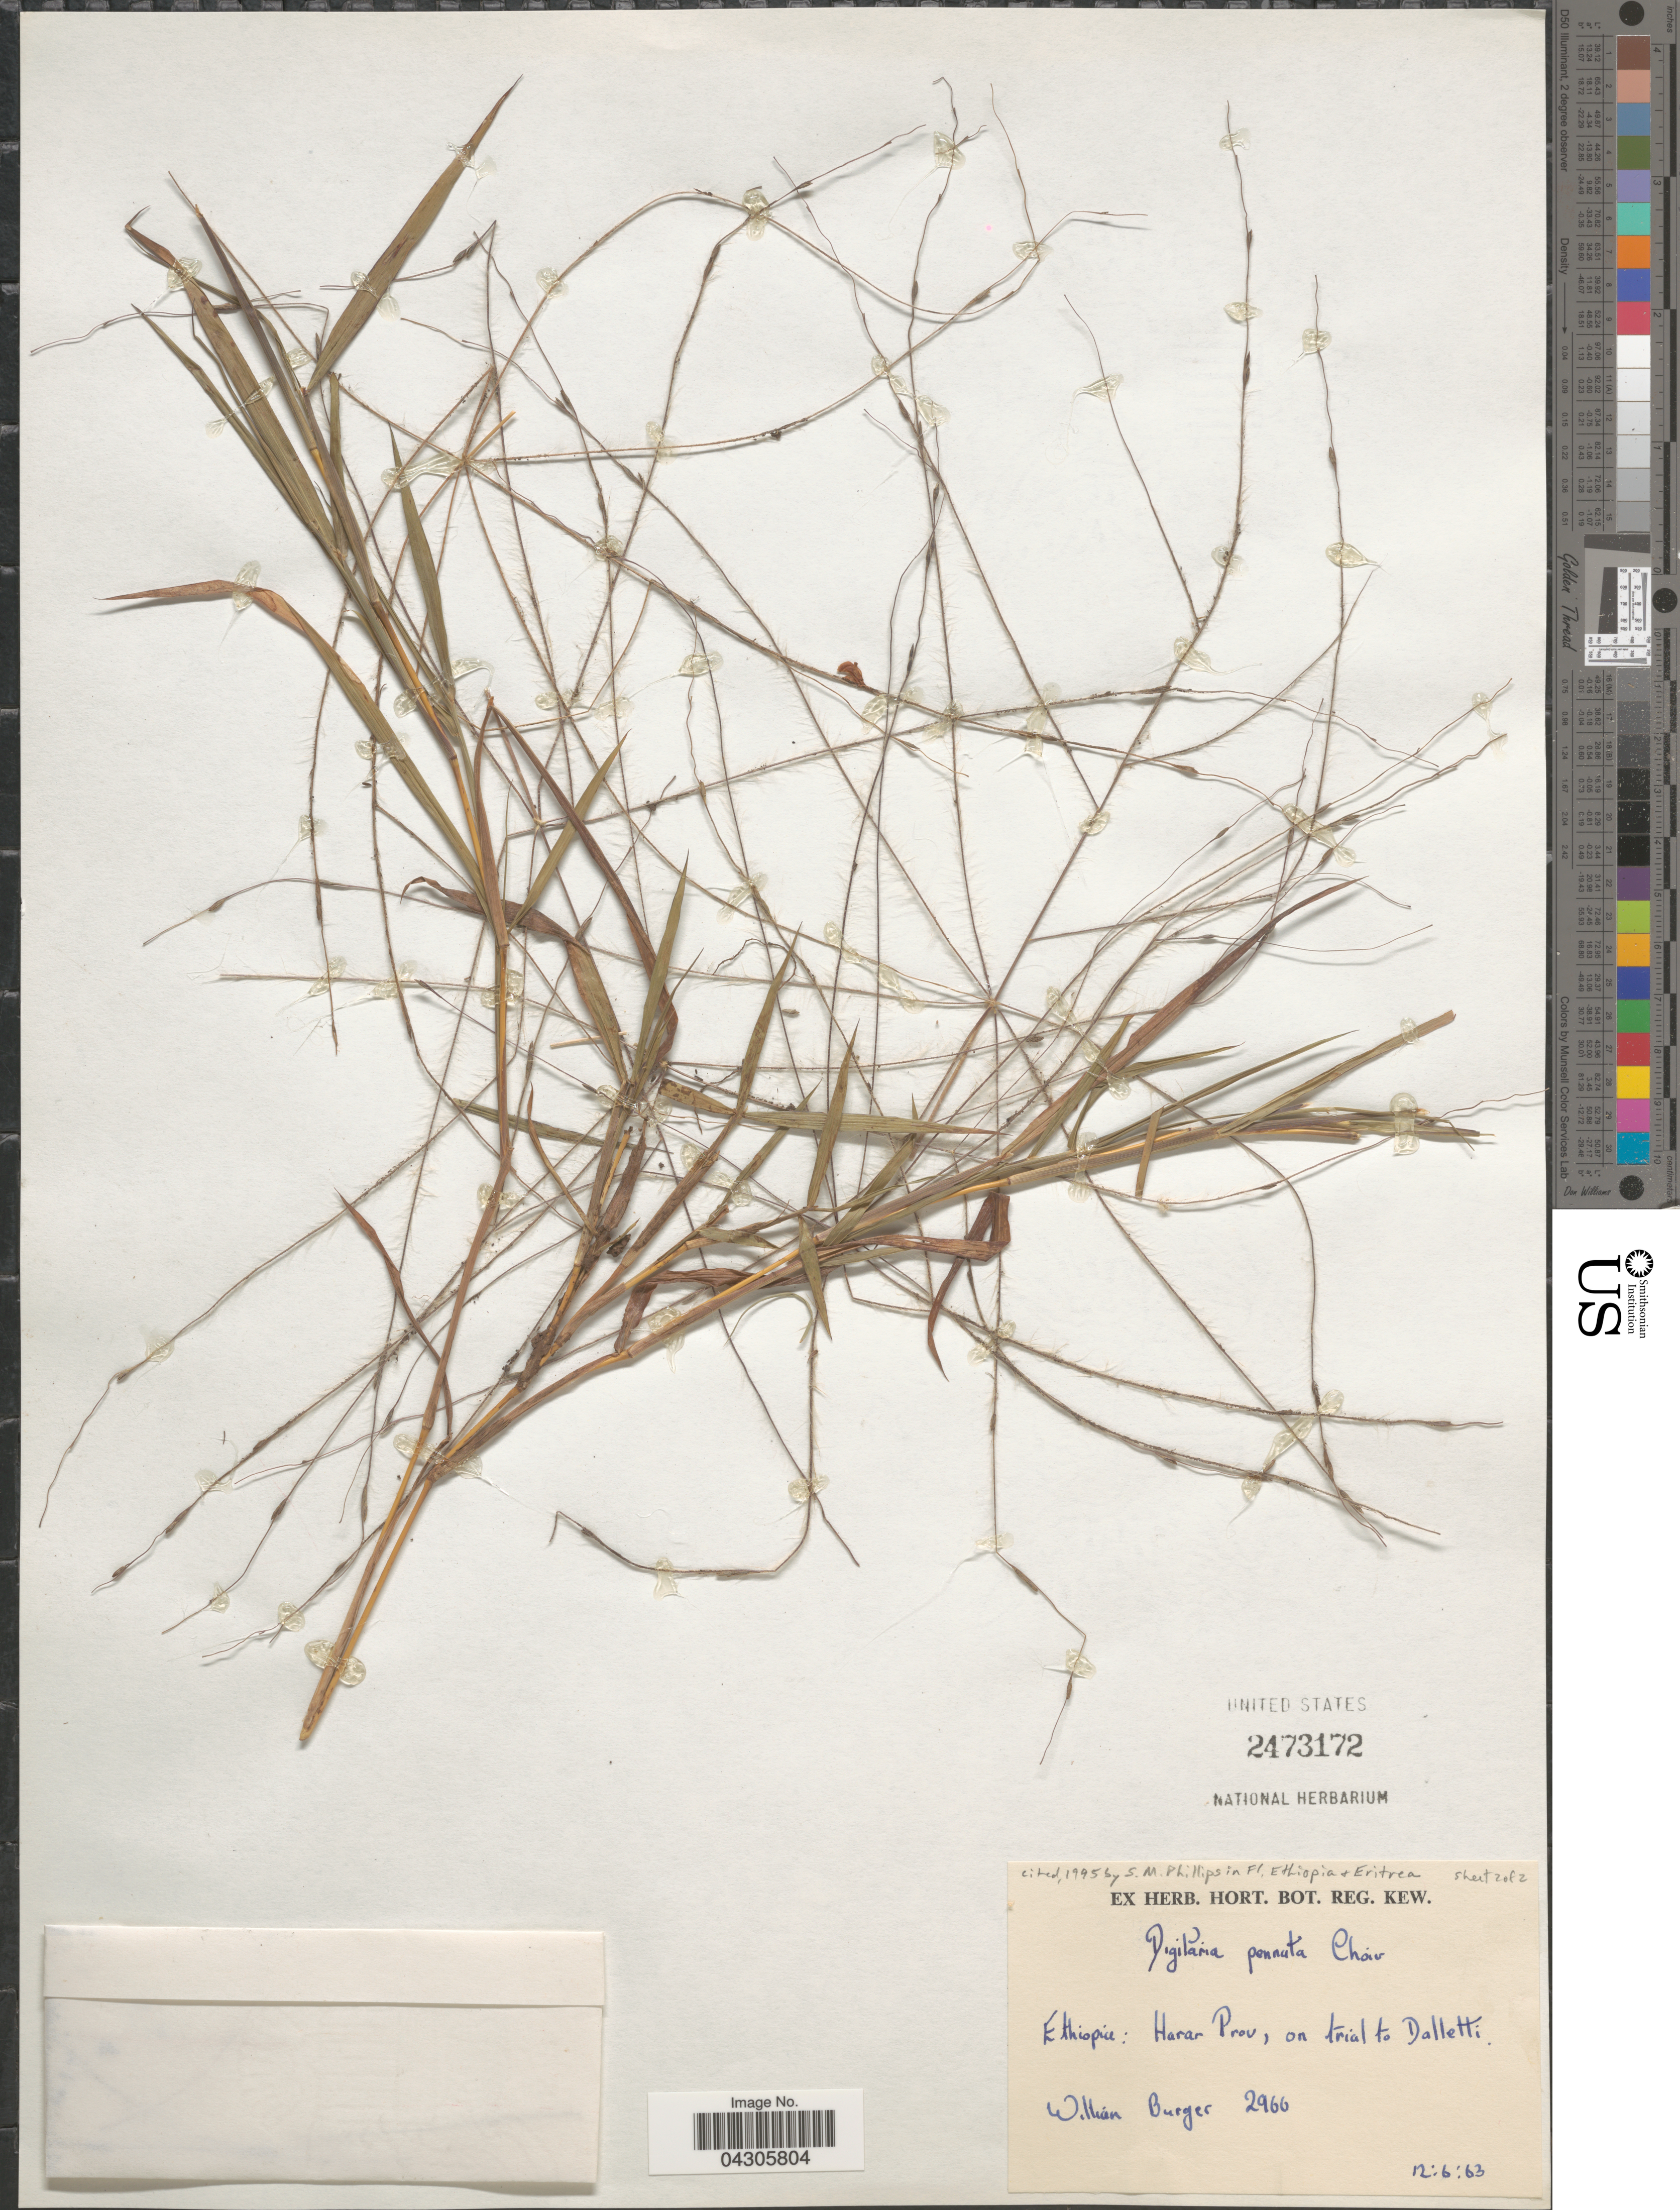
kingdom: Plantae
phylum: Tracheophyta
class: Liliopsida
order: Poales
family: Poaceae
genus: Digitaria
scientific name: Digitaria pennata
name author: (Hochst.) T. Cooke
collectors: W. Burger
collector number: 2966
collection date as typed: Transcribed d/m/y: 12/6/63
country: Ethiopia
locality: Harar Prov, on trail to Dalletti.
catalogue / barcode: US 2473172